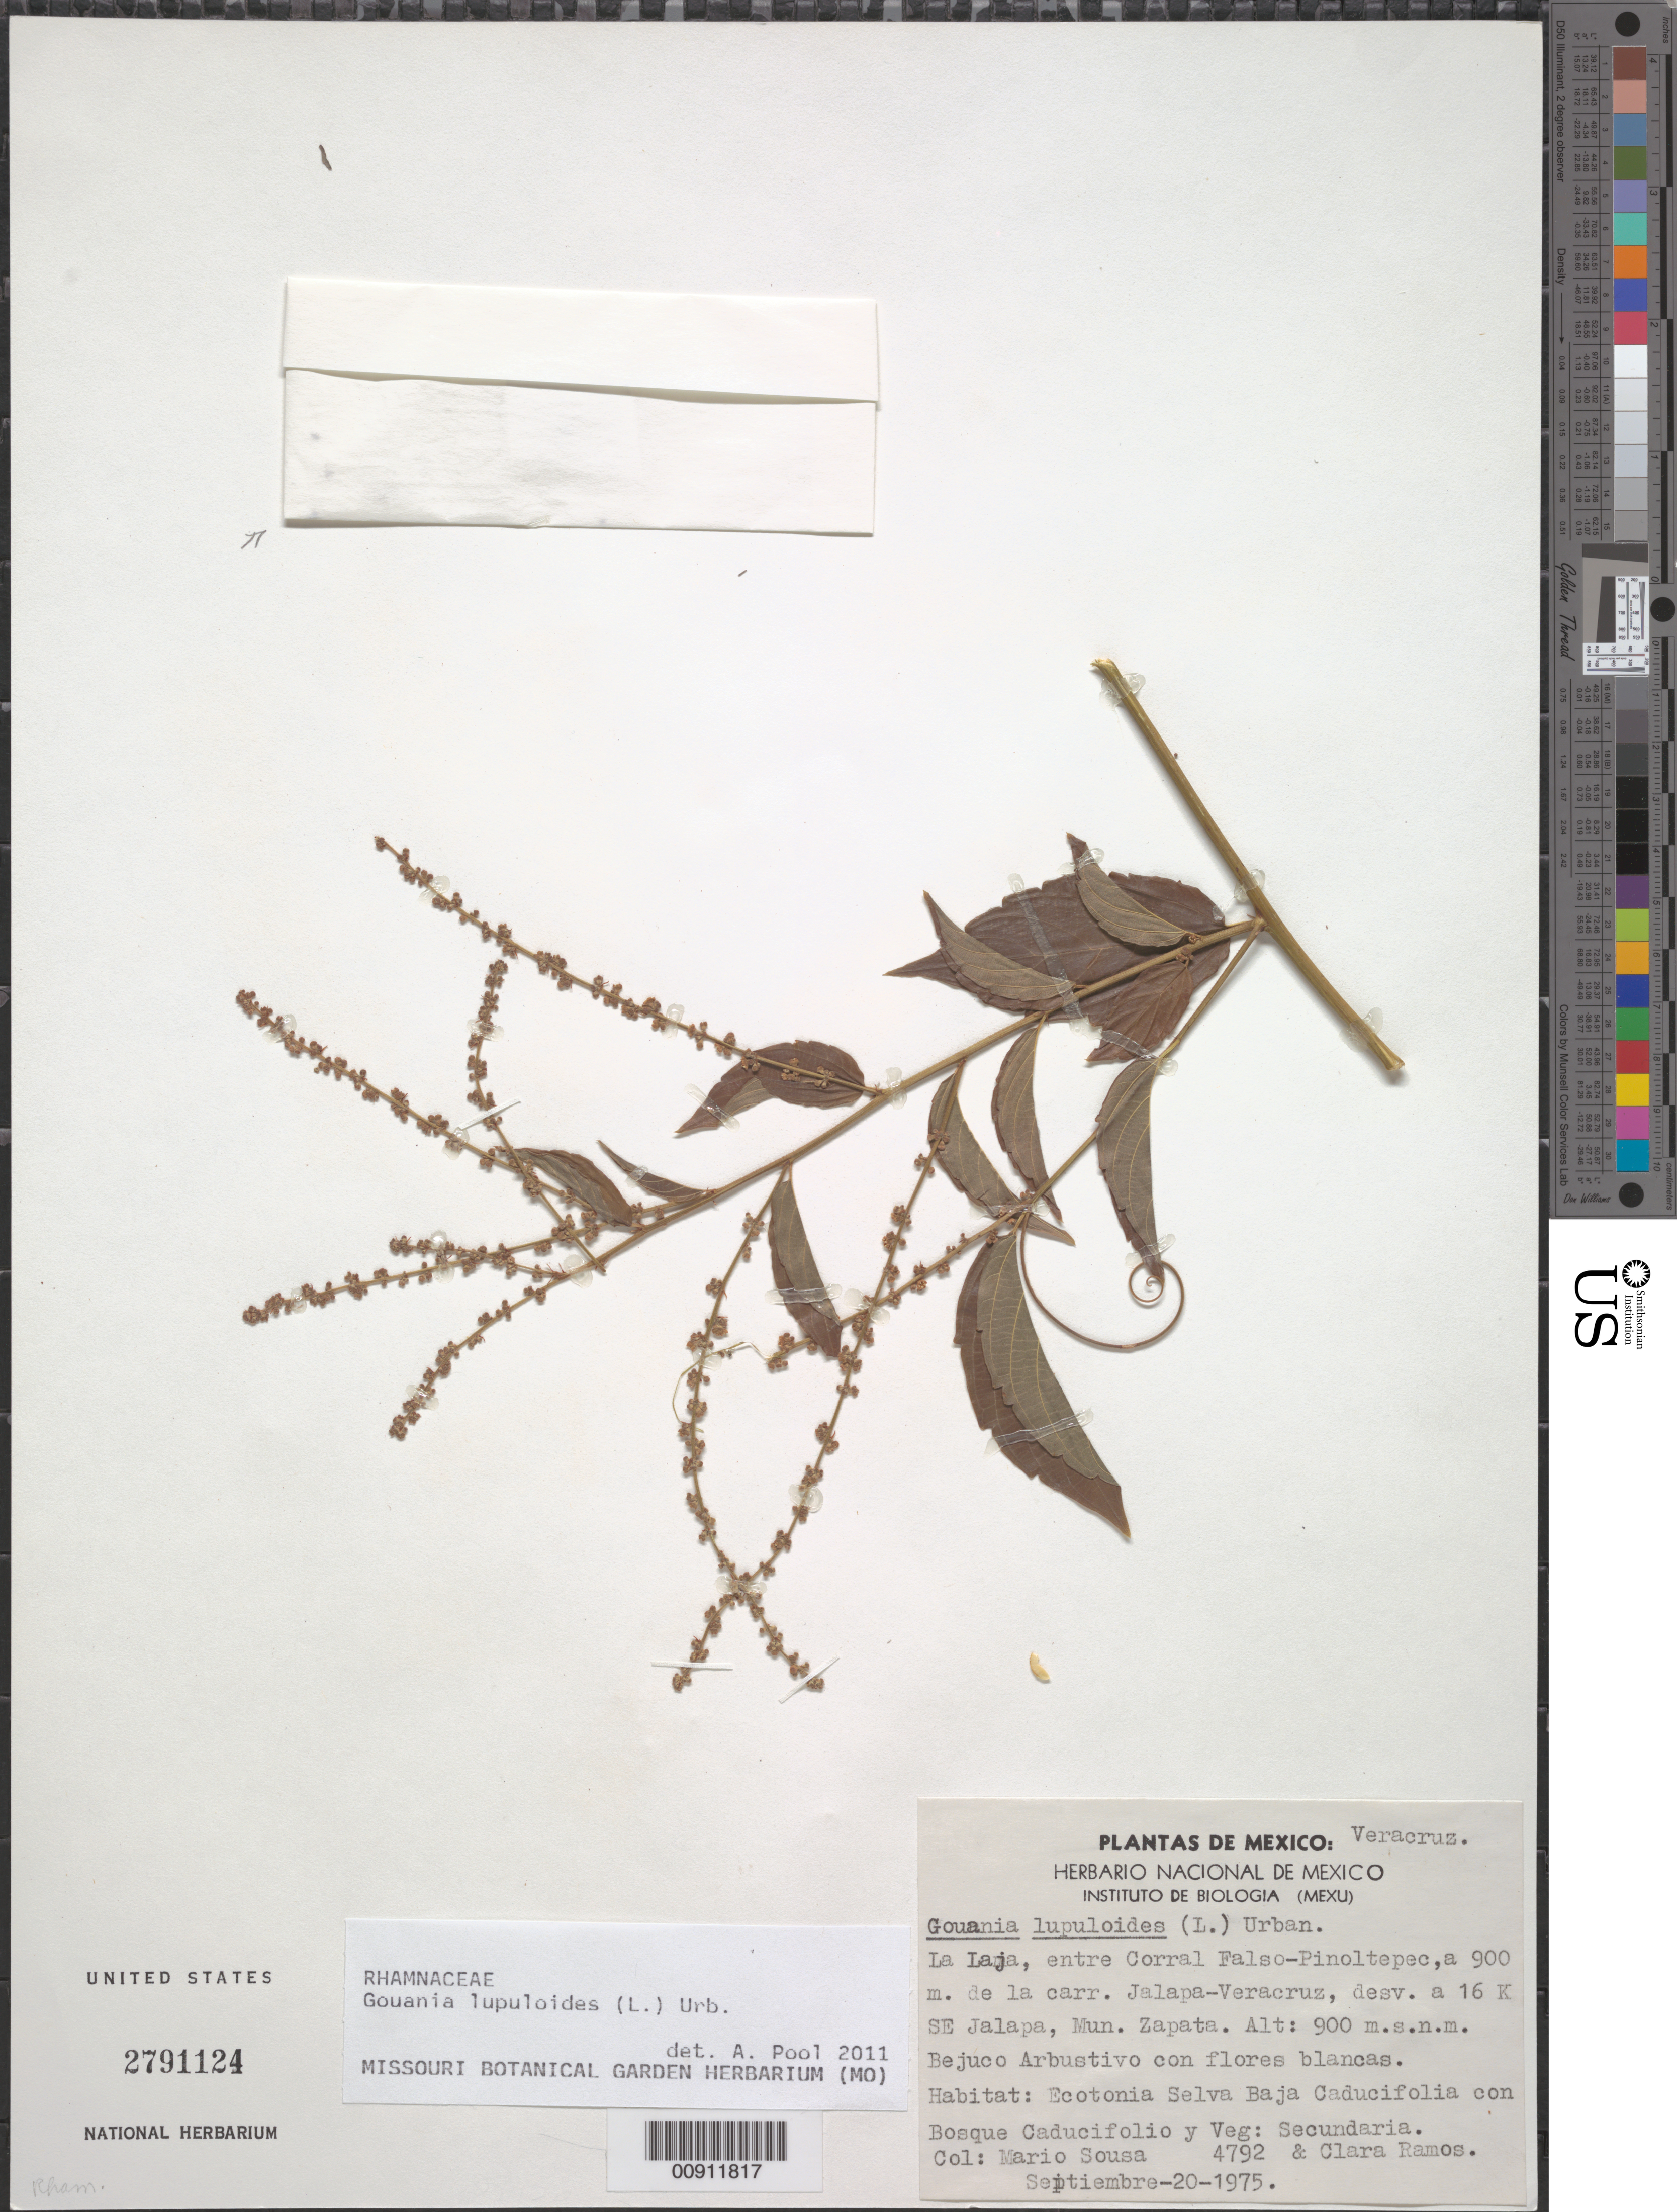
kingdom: Plantae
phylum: Tracheophyta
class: Magnoliopsida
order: Rosales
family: Rhamnaceae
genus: Gouania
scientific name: Gouania lupuloides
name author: (L.) Urb.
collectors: M. Sousa S. & C. Ramos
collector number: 4792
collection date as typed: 20 Sep 1975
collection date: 1975-09-20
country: Mexico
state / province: Veracruz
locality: La Laja, entre Corral Falso-Pinoltepec, a 900 m. de la carr. Jalapa-Veracruz, desv. a 16km. SE Jalapa, Mun. Zapata.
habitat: Ecotonia Selva Baja Caducifolia con Bosque Caducifolio y Veg. secundaria.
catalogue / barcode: US 2791124